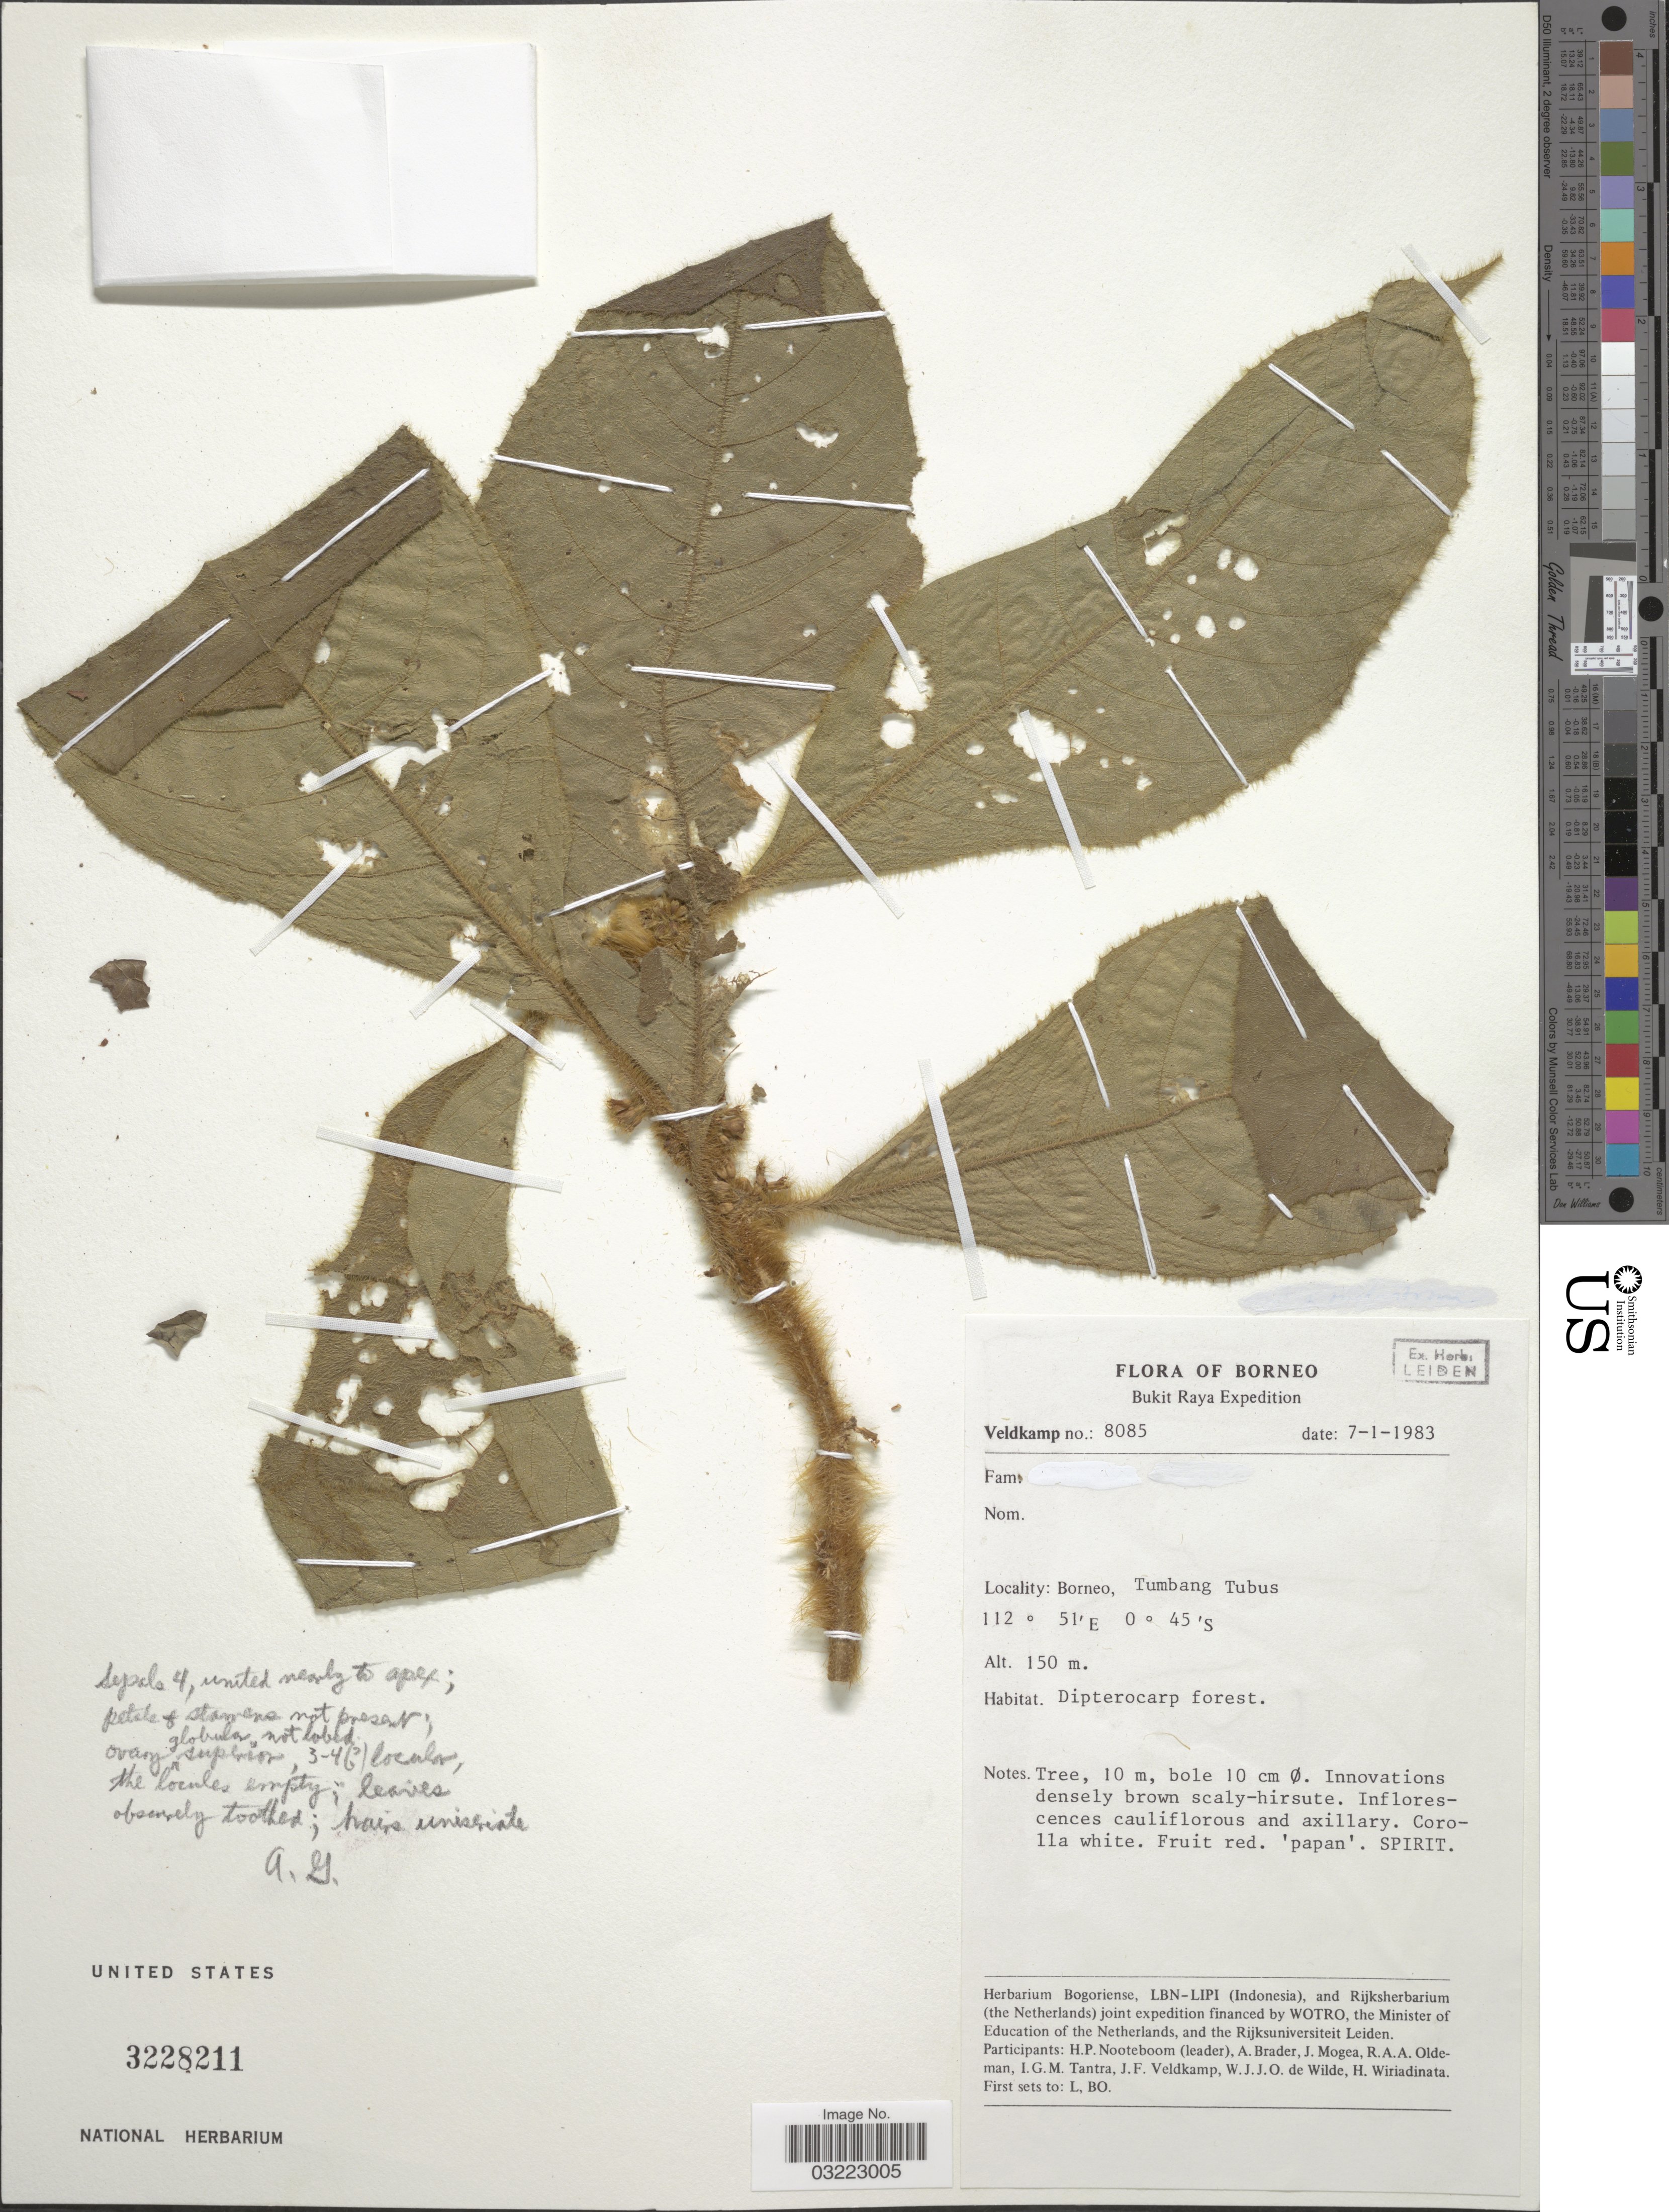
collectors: J. F. Veldkamp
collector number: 8085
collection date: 1983-01-07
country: Indonesia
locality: Borneo. Bukit Raya. Borneo, Tumbang Tubus.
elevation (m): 150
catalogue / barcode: US 3228211